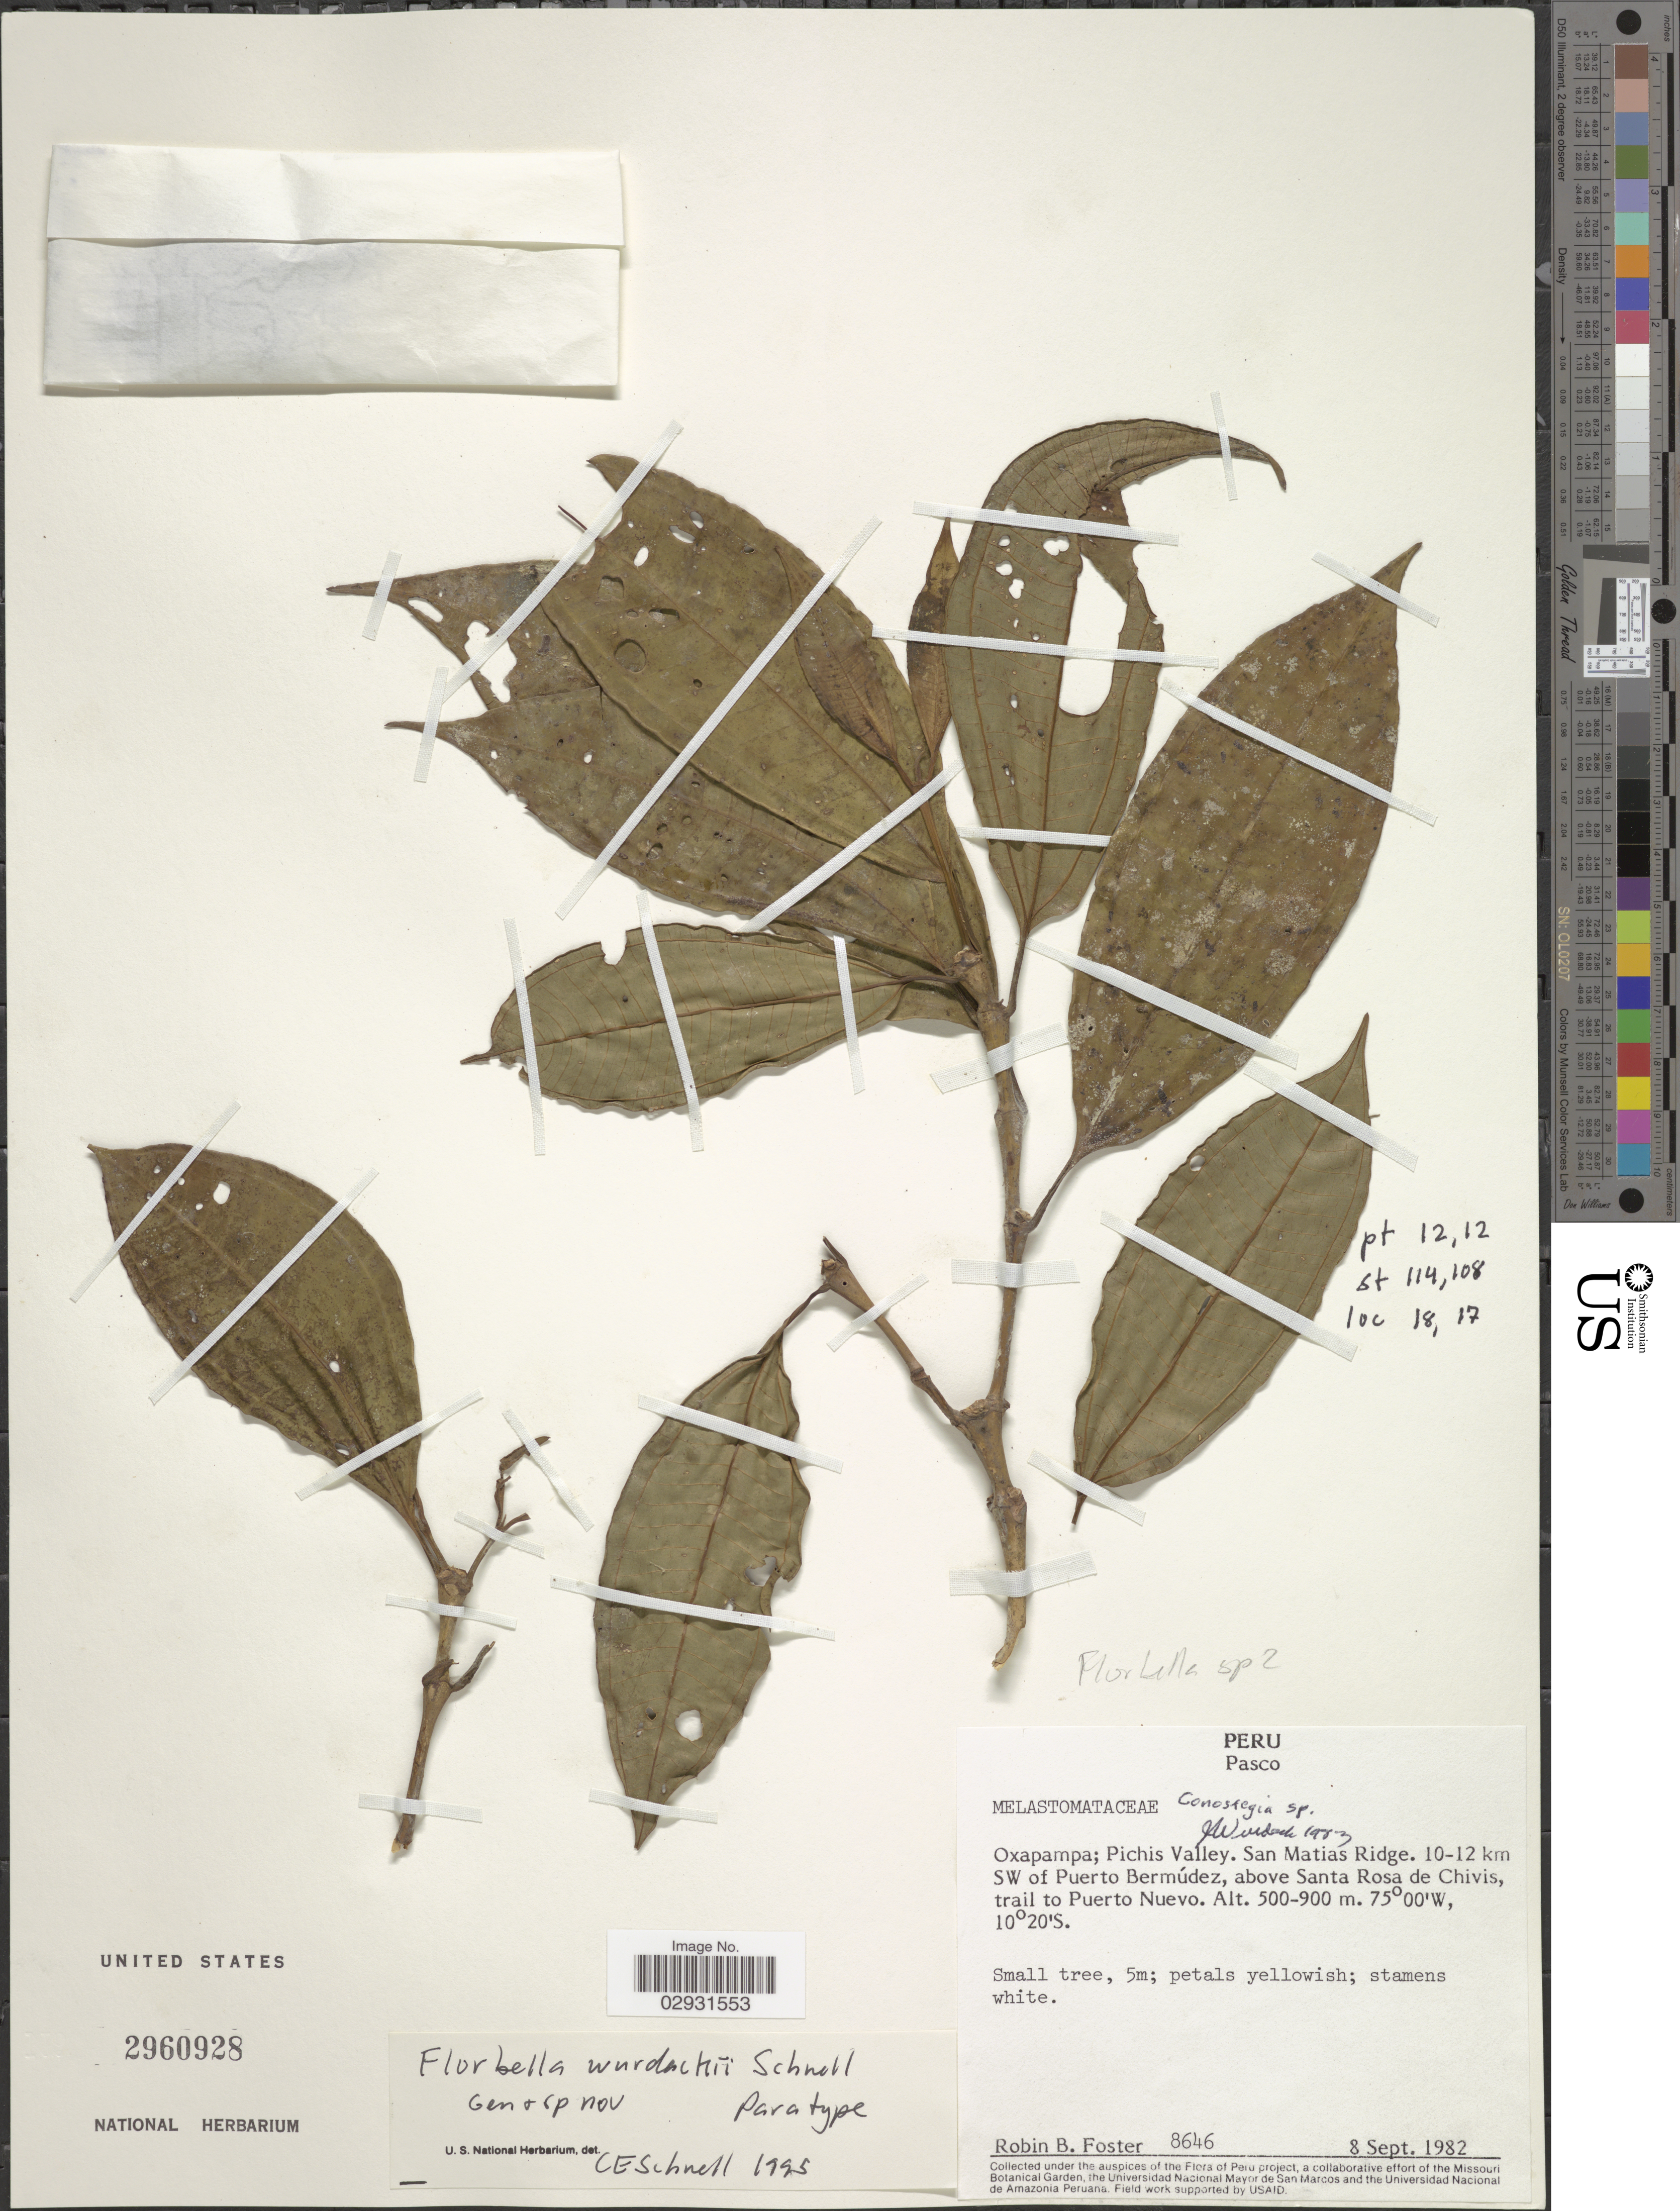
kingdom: Plantae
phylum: Tracheophyta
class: Magnoliopsida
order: Myrtales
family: Melastomataceae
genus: Miconia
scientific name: Miconia inusitata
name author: (Wurdack) Michelang. & R. Goldenb.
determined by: Michelangeli, F. A.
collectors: R. B. Foster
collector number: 8646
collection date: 1982-09-08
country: Peru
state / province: Pasco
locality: Oxapampa; Pichis Valley. San Matias Ridge. 10-12 km SW of Puerto Bermúdez, above Santa Rosa de Chivis, trail to Puerto Nuevo.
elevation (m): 500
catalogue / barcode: US 2960928